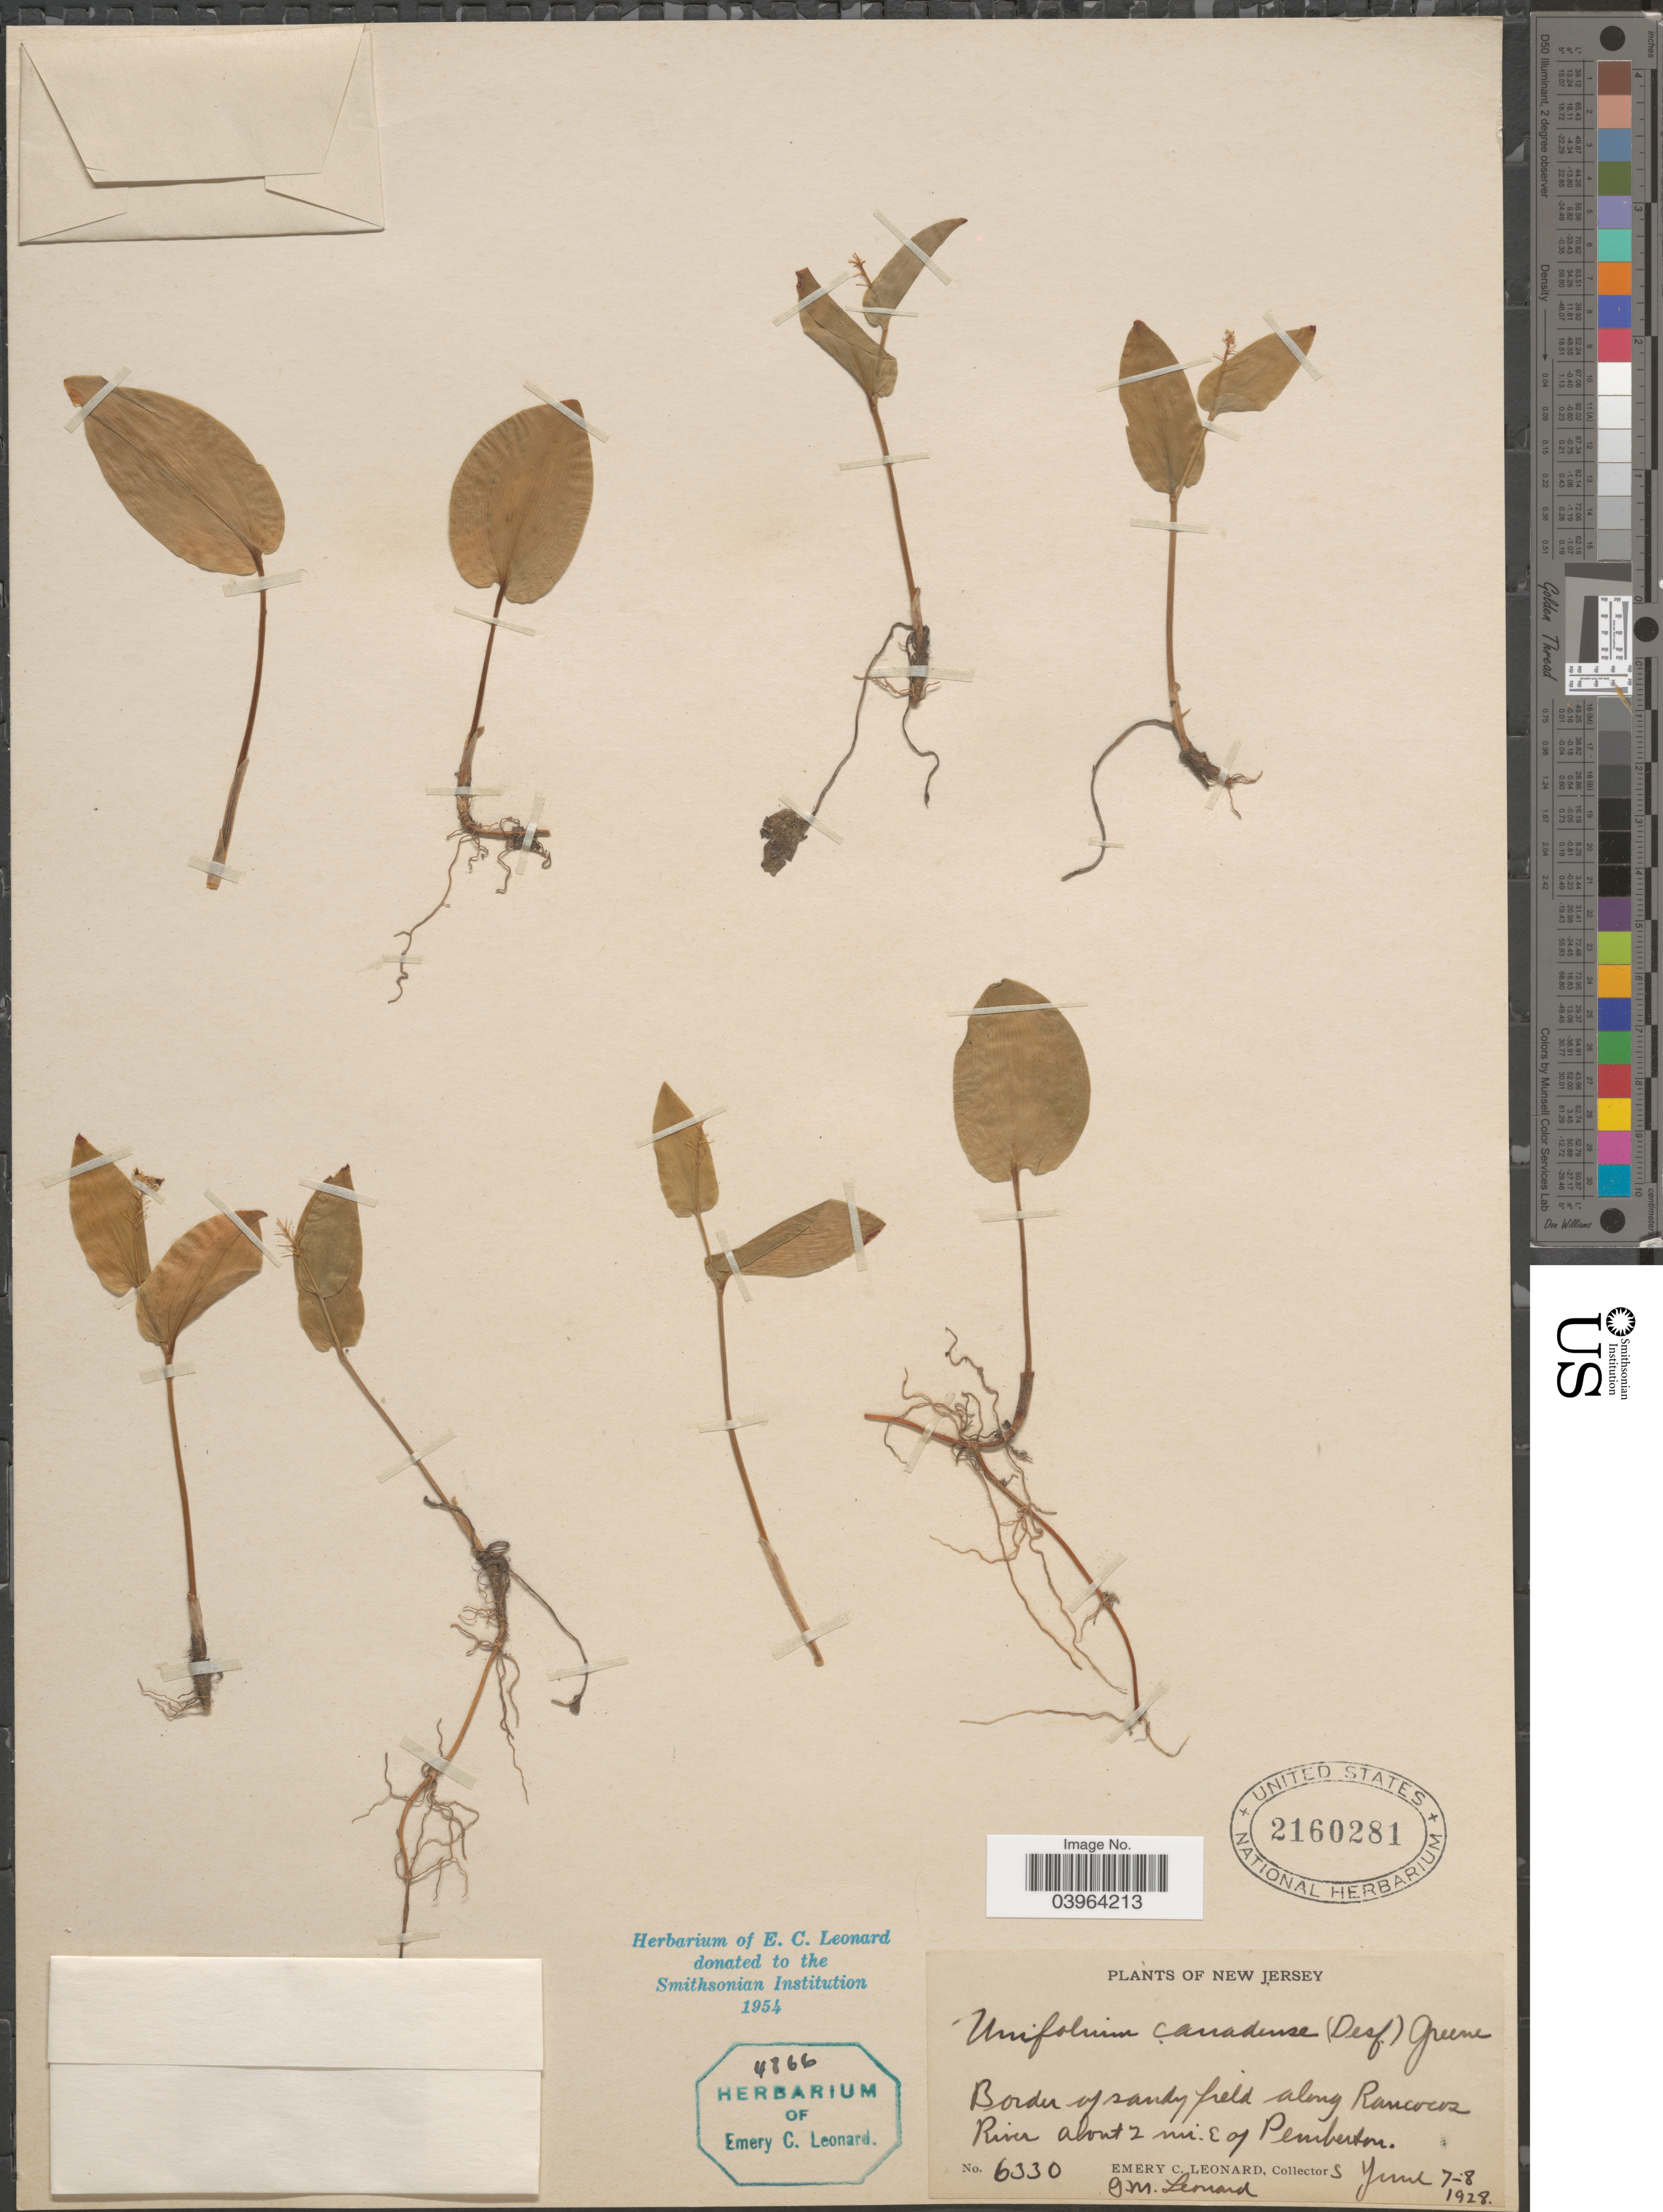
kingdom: Plantae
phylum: Tracheophyta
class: Liliopsida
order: Asparagales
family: Asparagaceae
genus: Maianthemum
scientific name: Maianthemum canadense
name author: Desf.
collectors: E. C. Leonard & G. M. Leonard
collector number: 6330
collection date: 1928-06-07/1928-06-08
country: United States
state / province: New Jersey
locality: Border of sandy field along Rancocas River about 2 mi. E of Pemberton.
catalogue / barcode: US 2160281